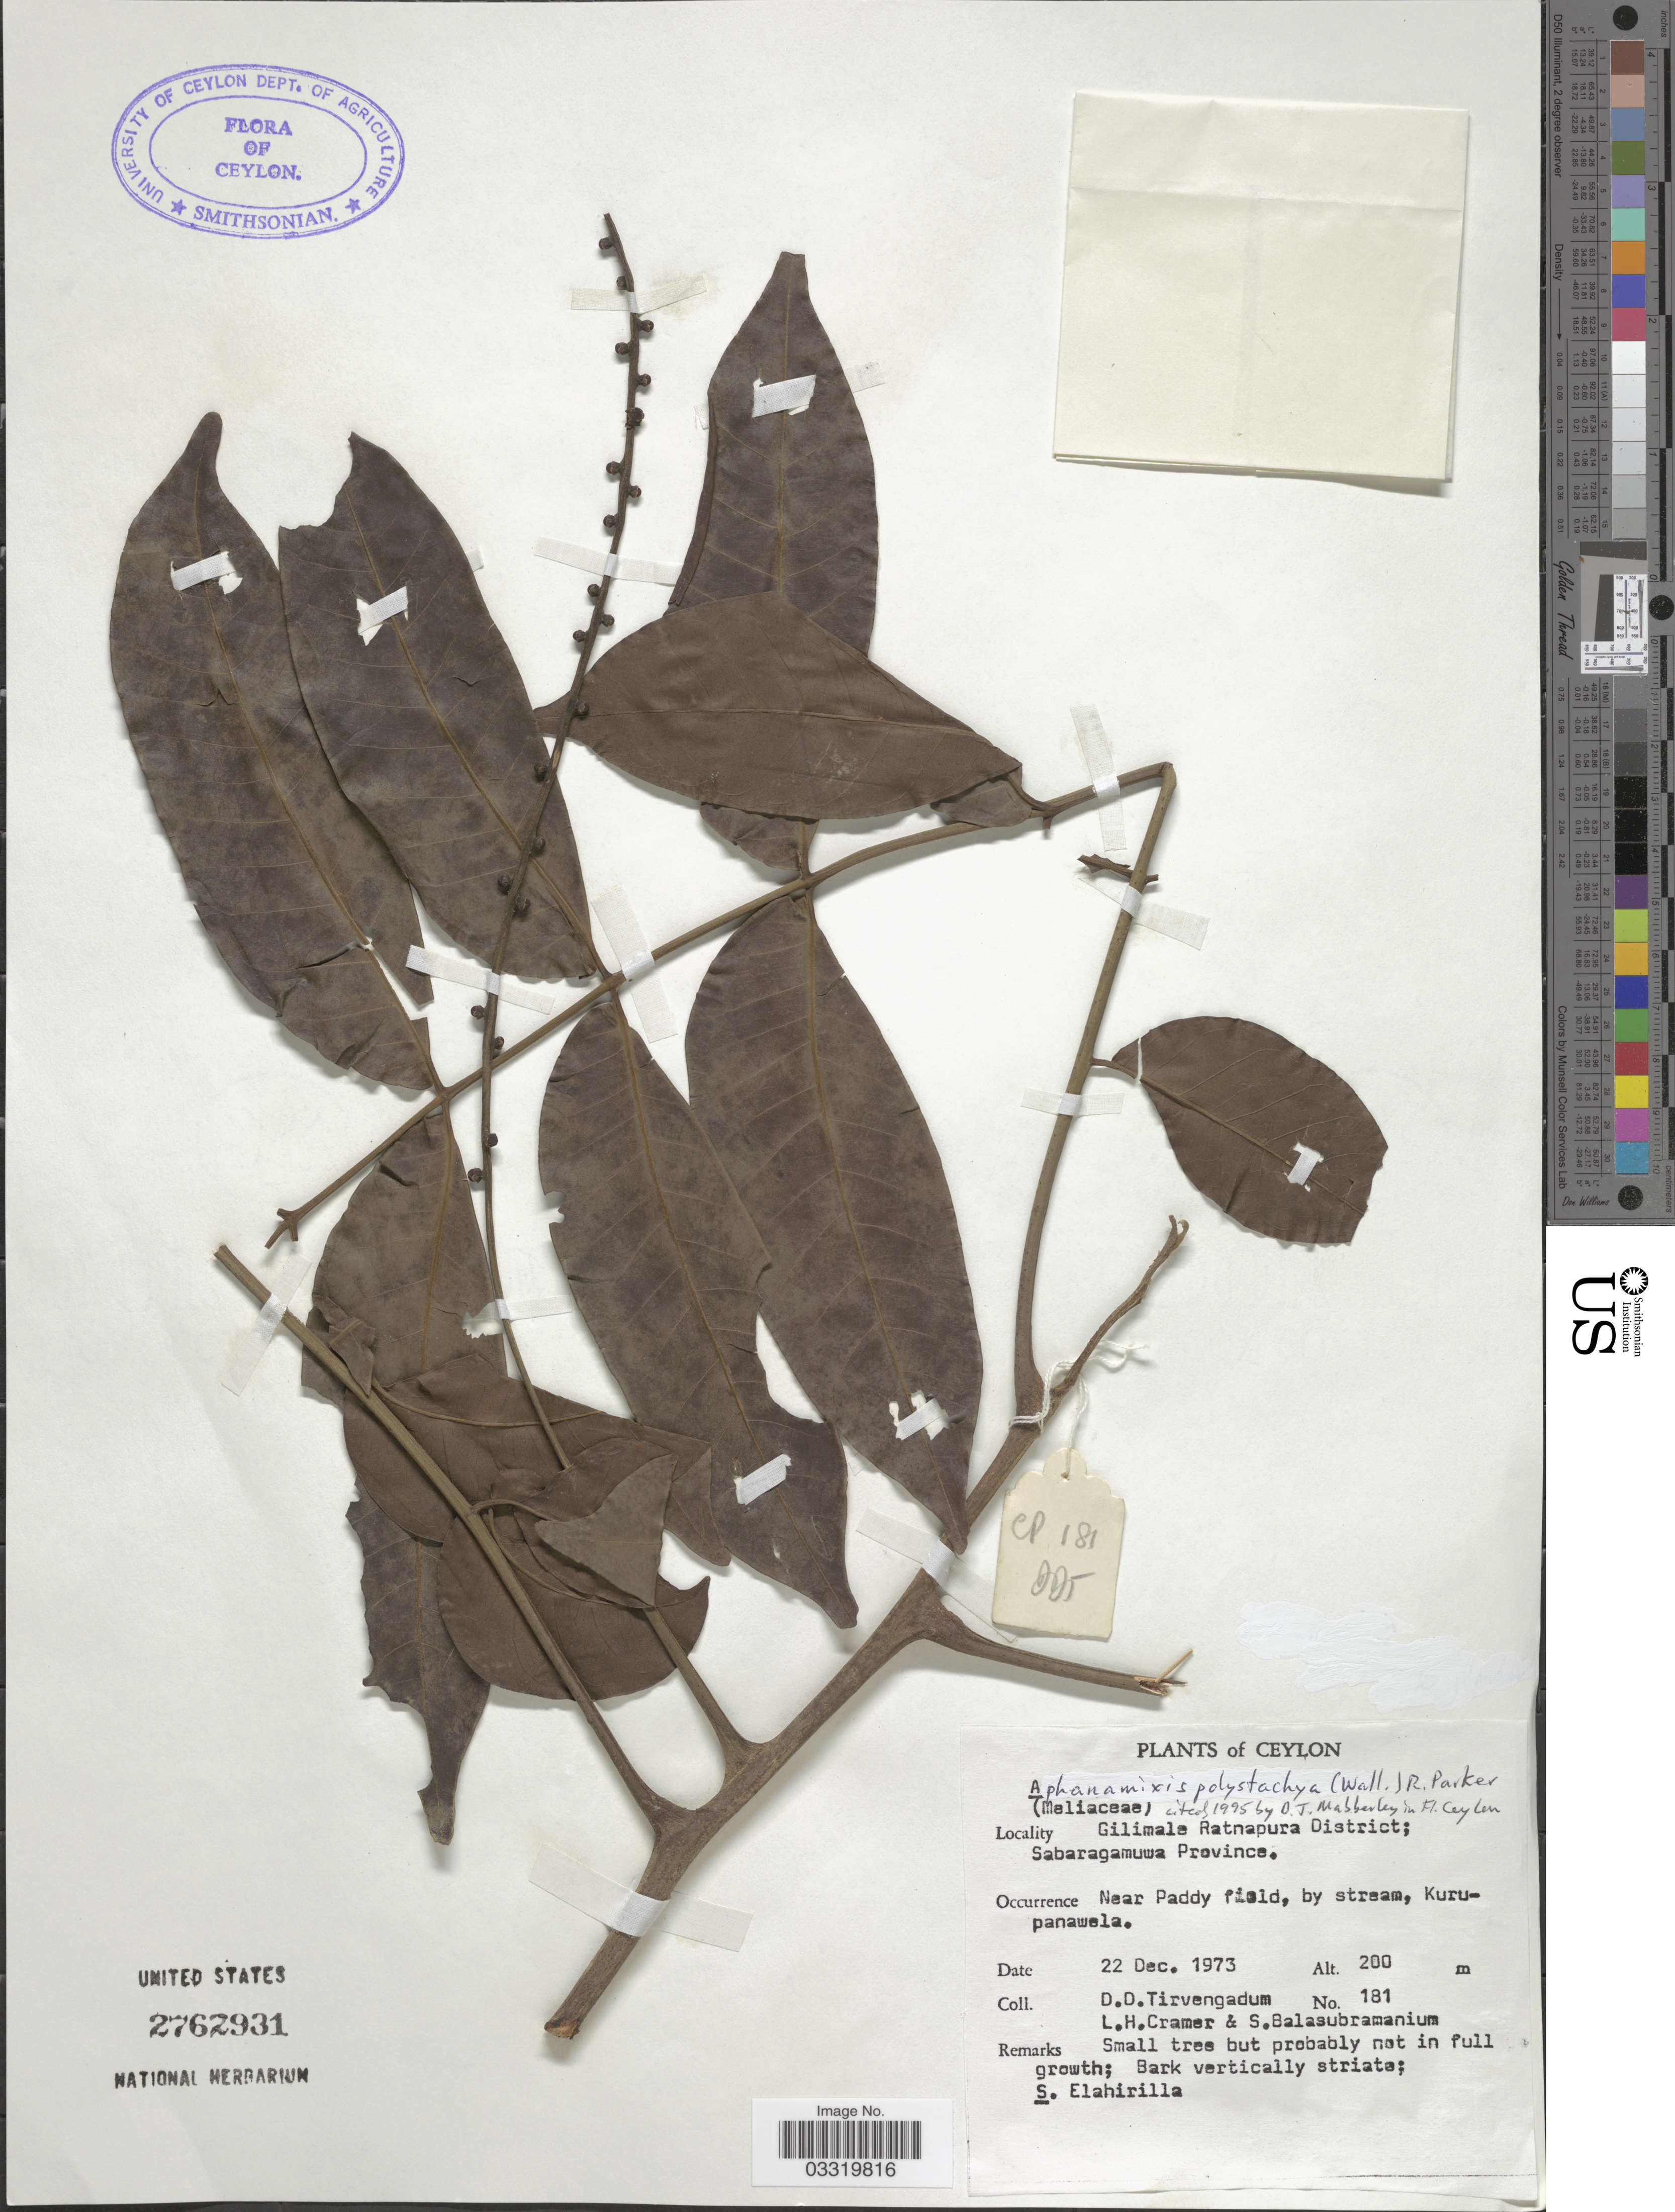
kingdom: Plantae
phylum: Tracheophyta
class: Magnoliopsida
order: Sapindales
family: Meliaceae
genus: Aphanamixis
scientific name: Aphanamixis polystachya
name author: (Wall.) R. Parker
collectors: D. Tirvengadum, L. H. Cramer & S. Balasubramanium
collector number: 181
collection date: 1973-12-22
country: Sri Lanka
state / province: Sabaragamuwa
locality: Ceylon, Gilimale Ratnapura District, Kurupanawela.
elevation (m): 200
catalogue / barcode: US 2762931